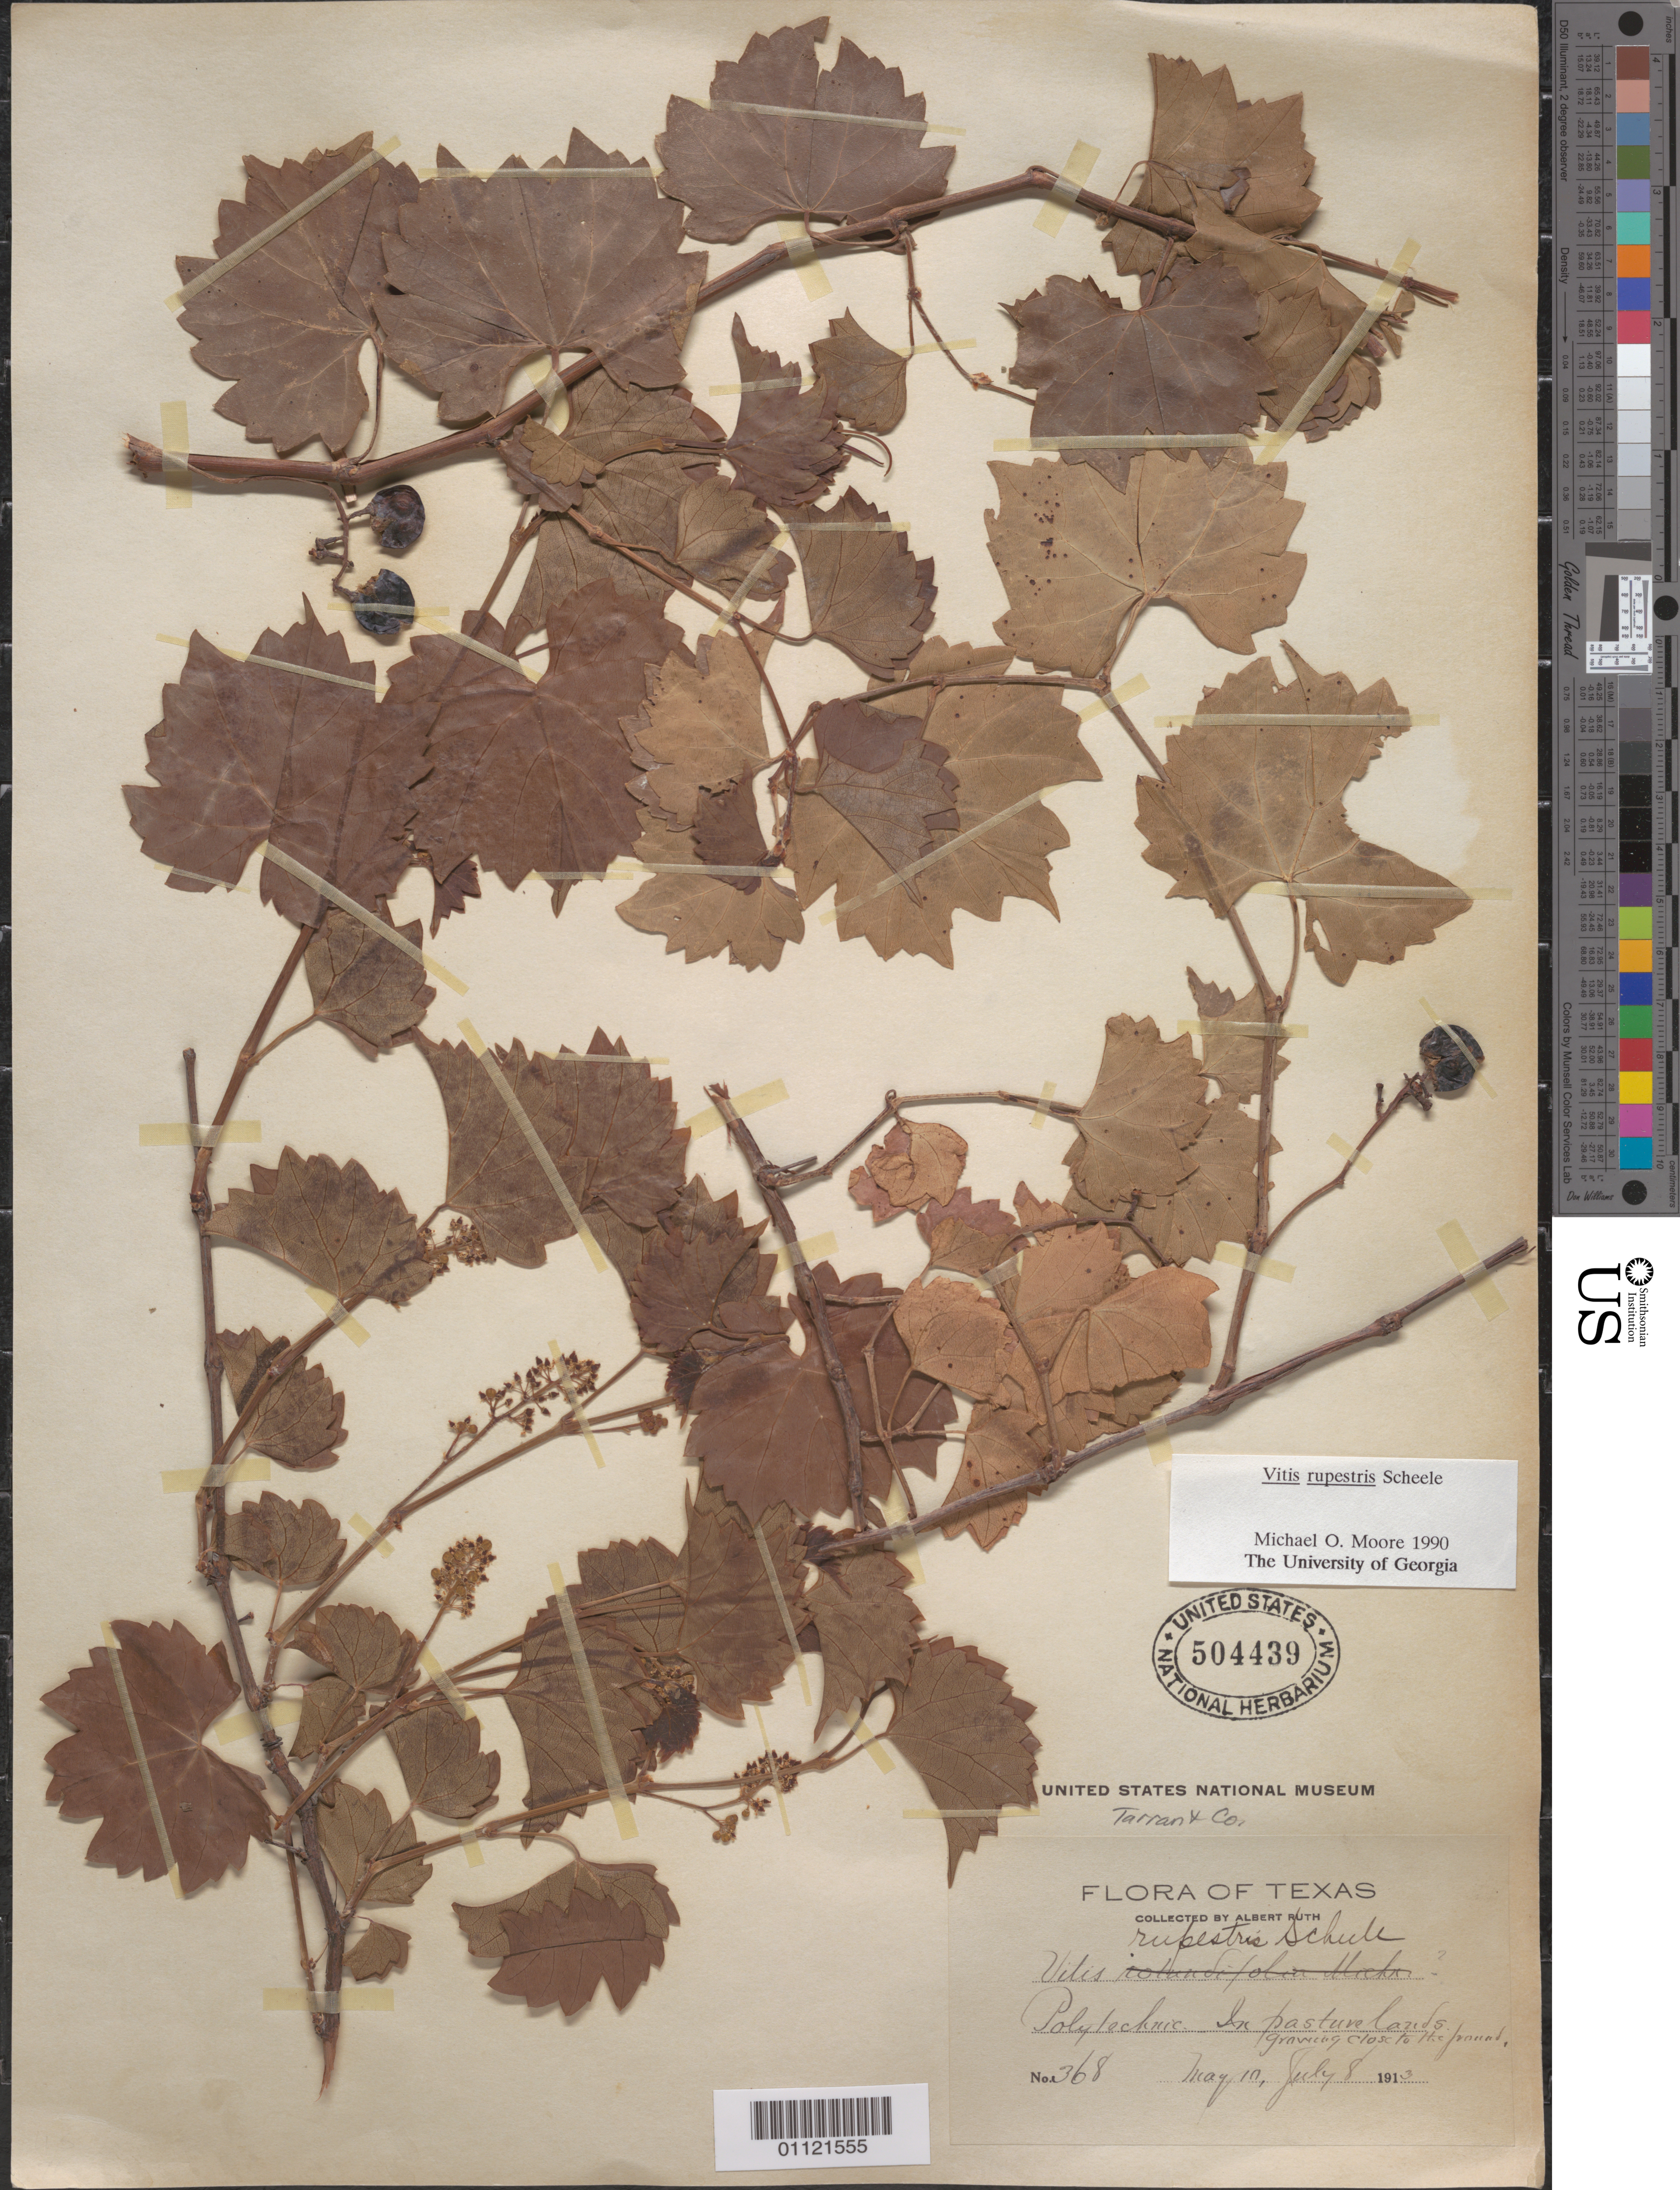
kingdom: Plantae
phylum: Tracheophyta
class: Magnoliopsida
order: Vitales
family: Vitaceae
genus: Vitis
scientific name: Vitis rupestris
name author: Scheele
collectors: A. Ruth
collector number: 368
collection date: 1913-05-10/1913-07-08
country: United States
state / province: Texas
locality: Polylochnic in pasture lands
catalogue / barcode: US 504439